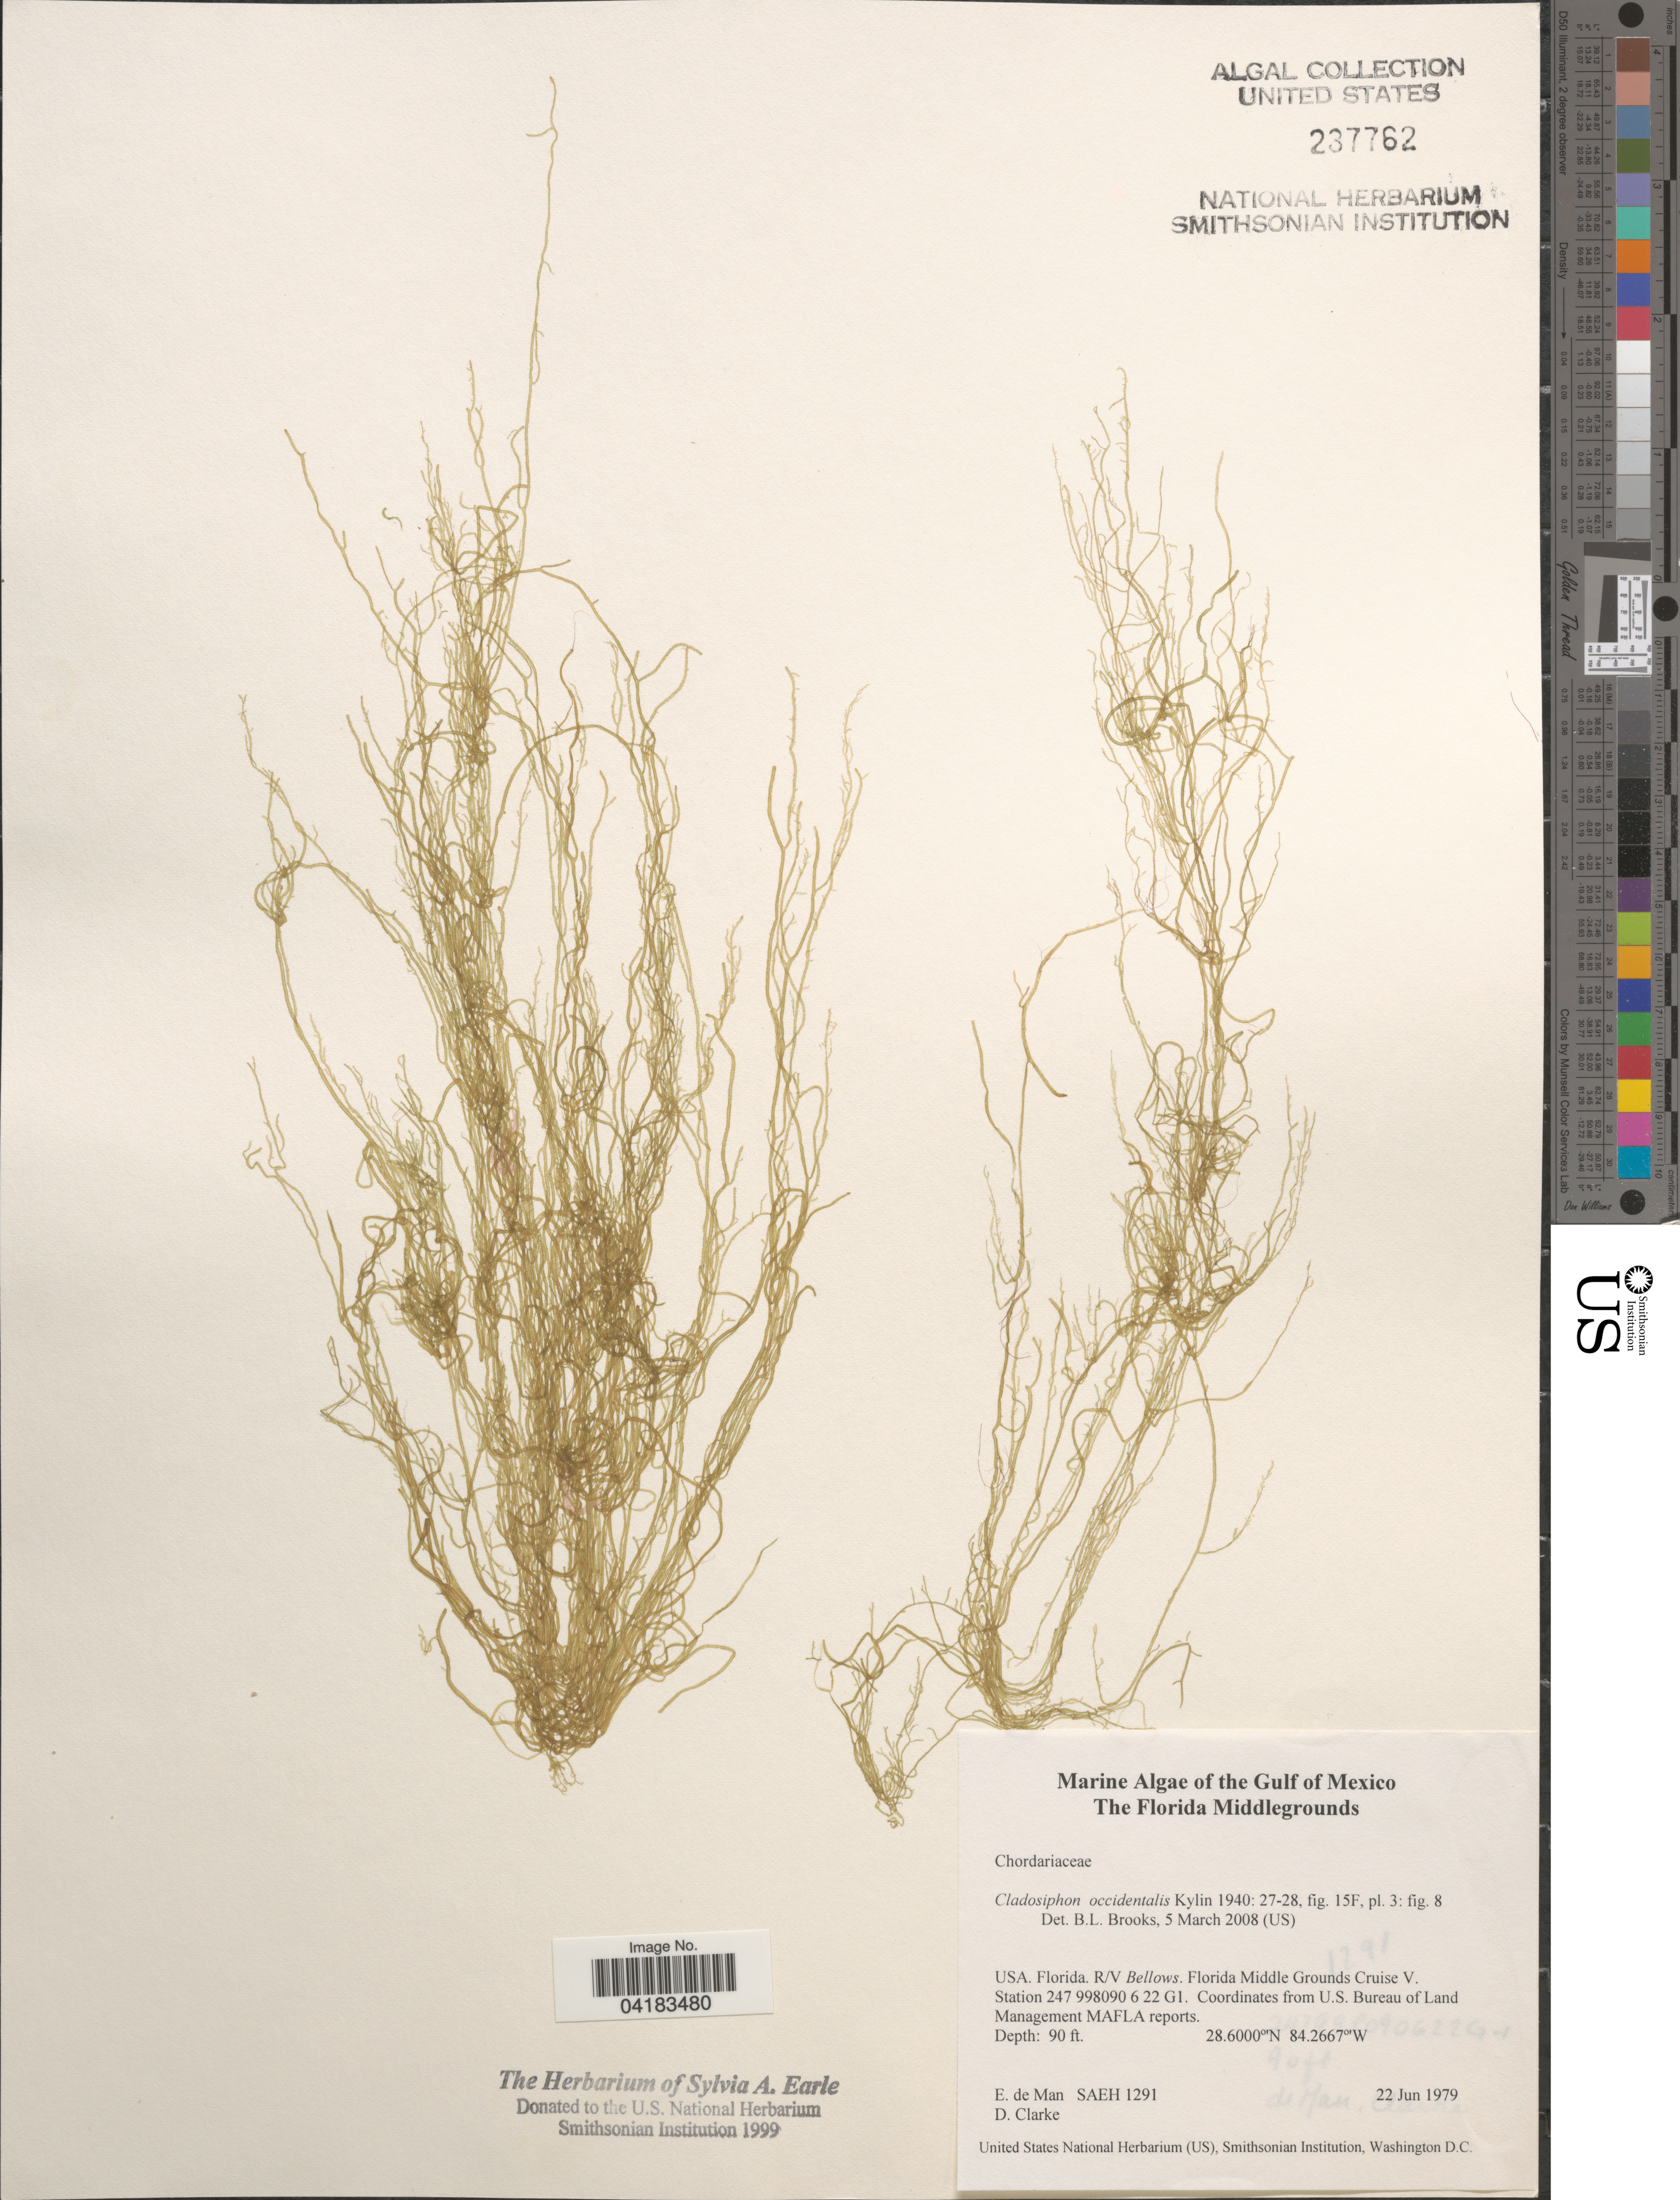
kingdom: Chromista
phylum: Ochrophyta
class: Phaeophyceae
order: Ectocarpales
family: Chordariaceae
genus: Cladosiphon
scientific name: Cladosiphon occidentalis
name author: Kylin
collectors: E. de Man & D. Clarke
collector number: SAEH1291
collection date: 1979-06-22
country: United States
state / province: Florida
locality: The Gulf of Mexico. The Florida Middlegrounds. R/V Bellows. Florida Middle Grounds Cruise V. Station 247 998090 6 22 G1.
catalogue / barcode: US 237762